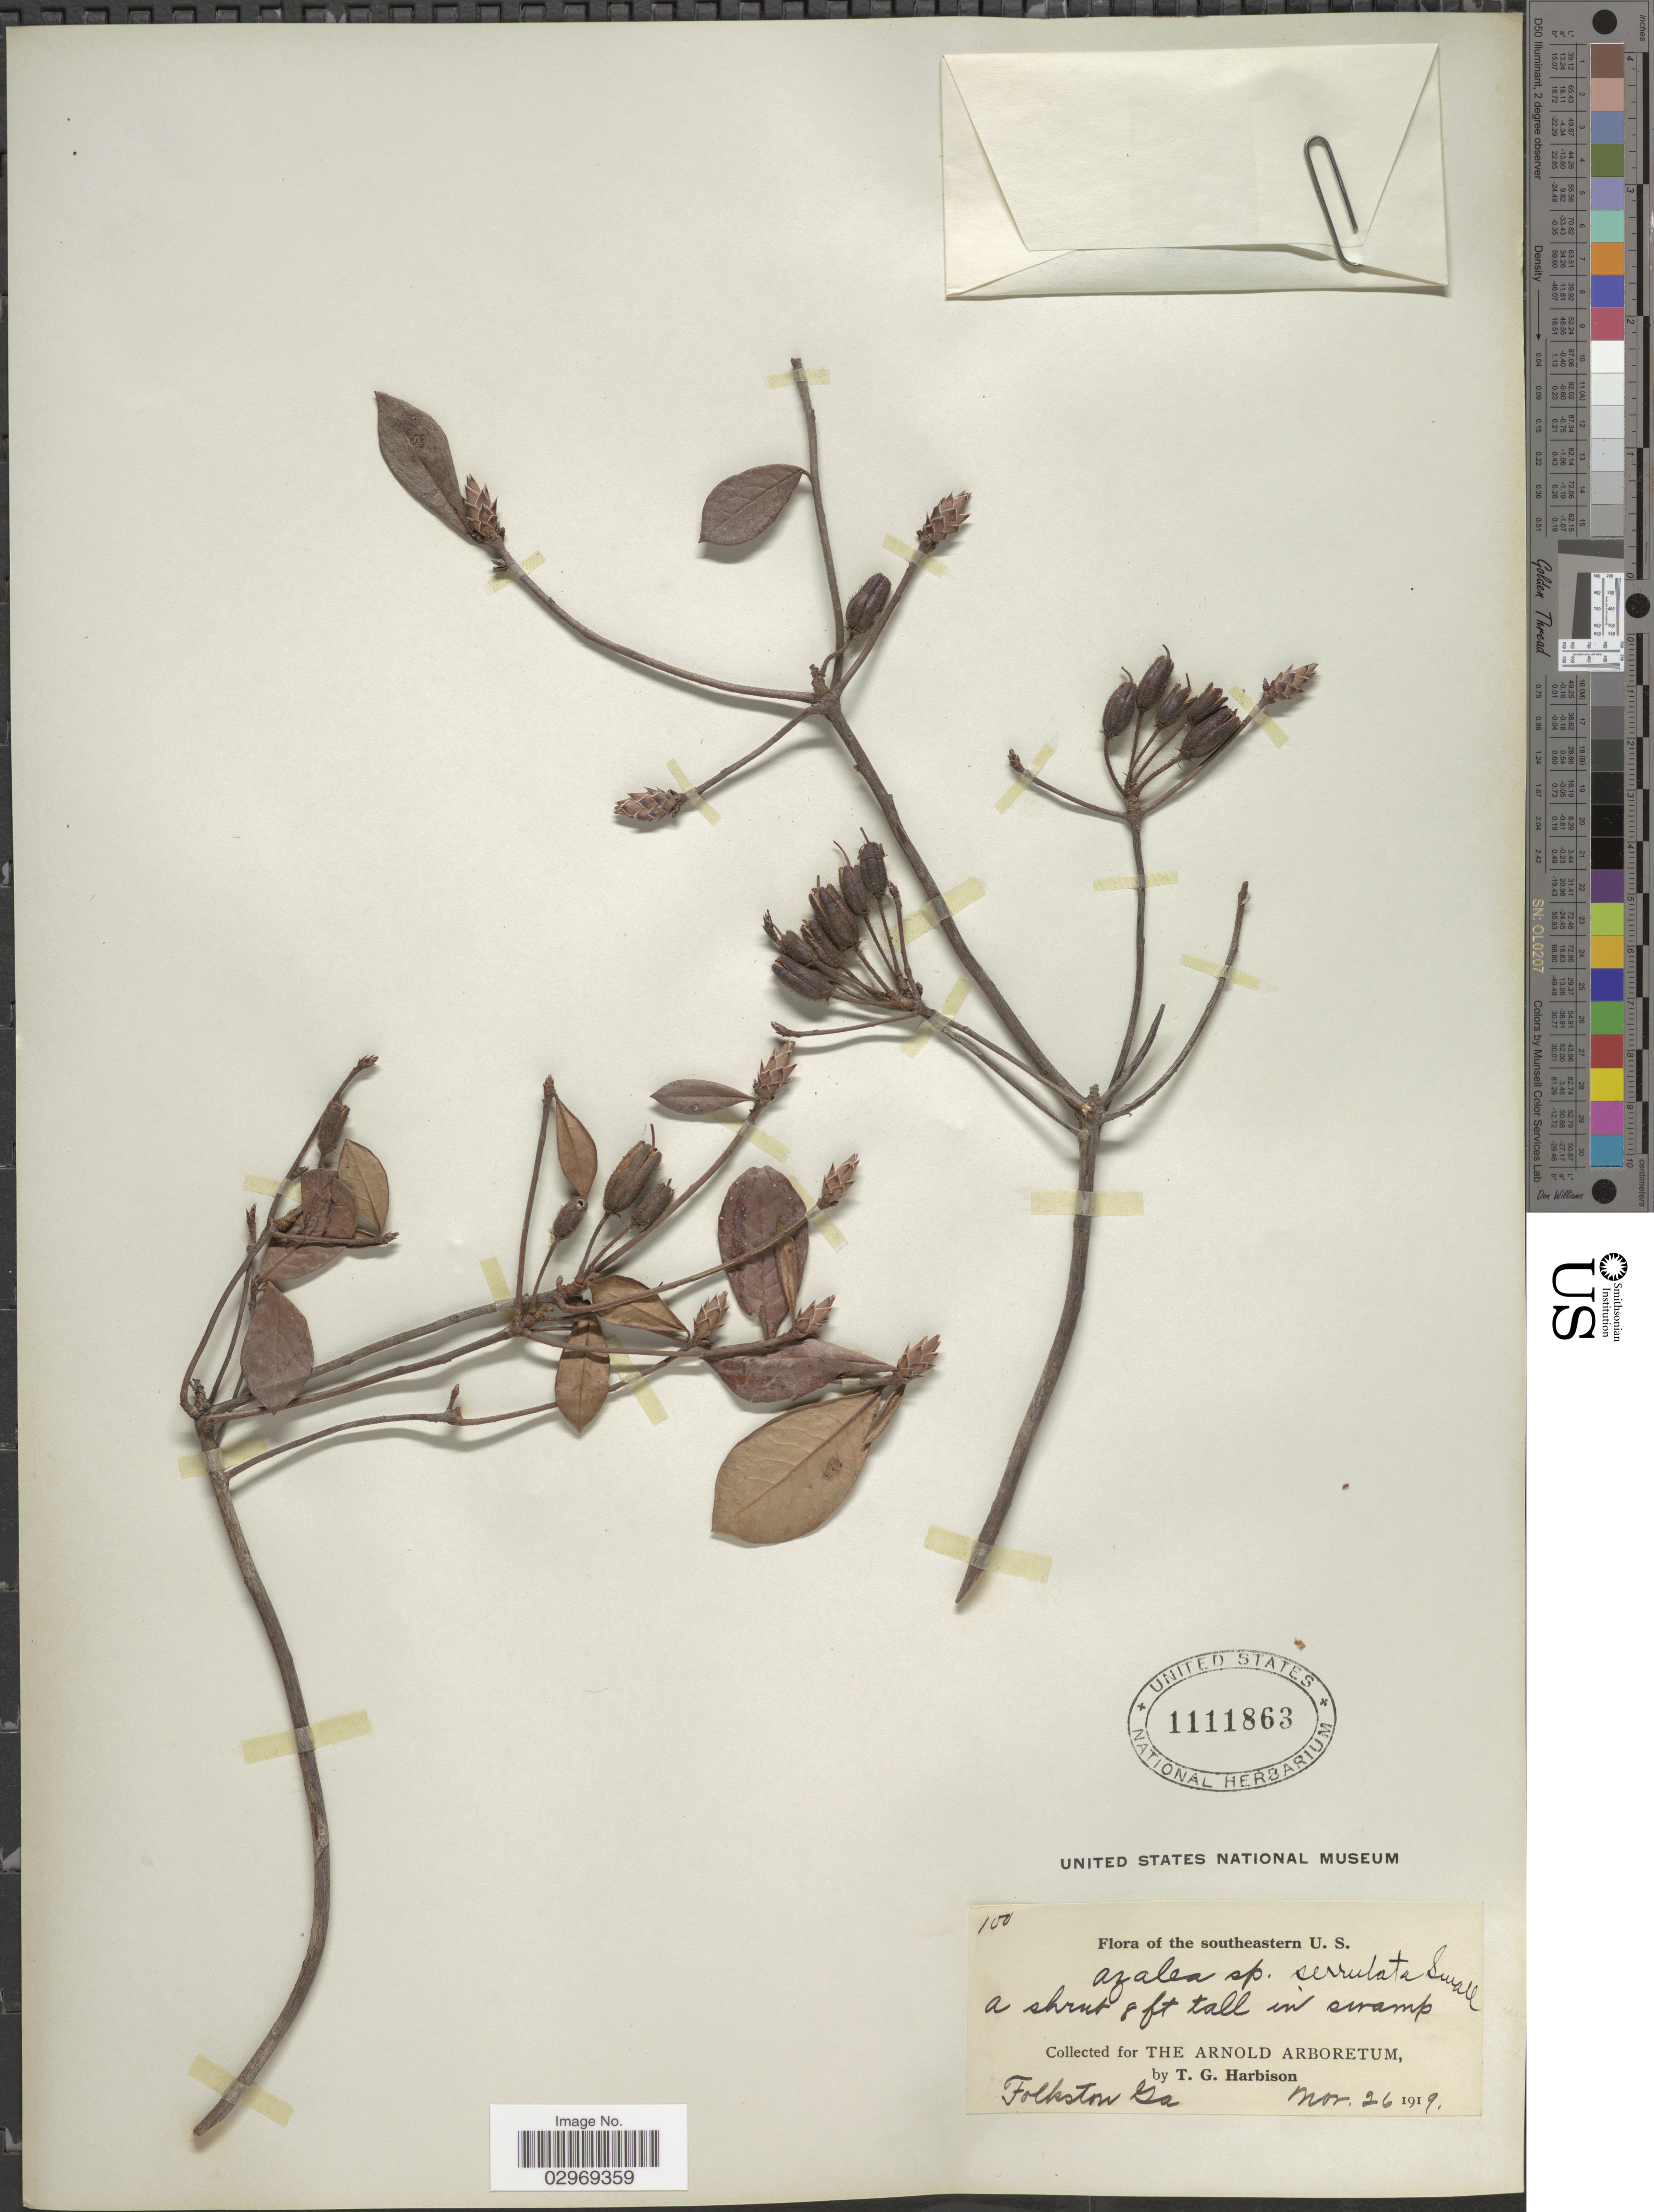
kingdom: Plantae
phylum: Tracheophyta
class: Magnoliopsida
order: Ericales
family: Ericaceae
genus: Rhododendron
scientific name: Rhododendron serrulatum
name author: (Small) Millais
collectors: T. Harbison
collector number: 100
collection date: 1919-11-26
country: United States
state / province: Georgia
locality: Southeastern U.S. Folkston.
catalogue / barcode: US 1111863